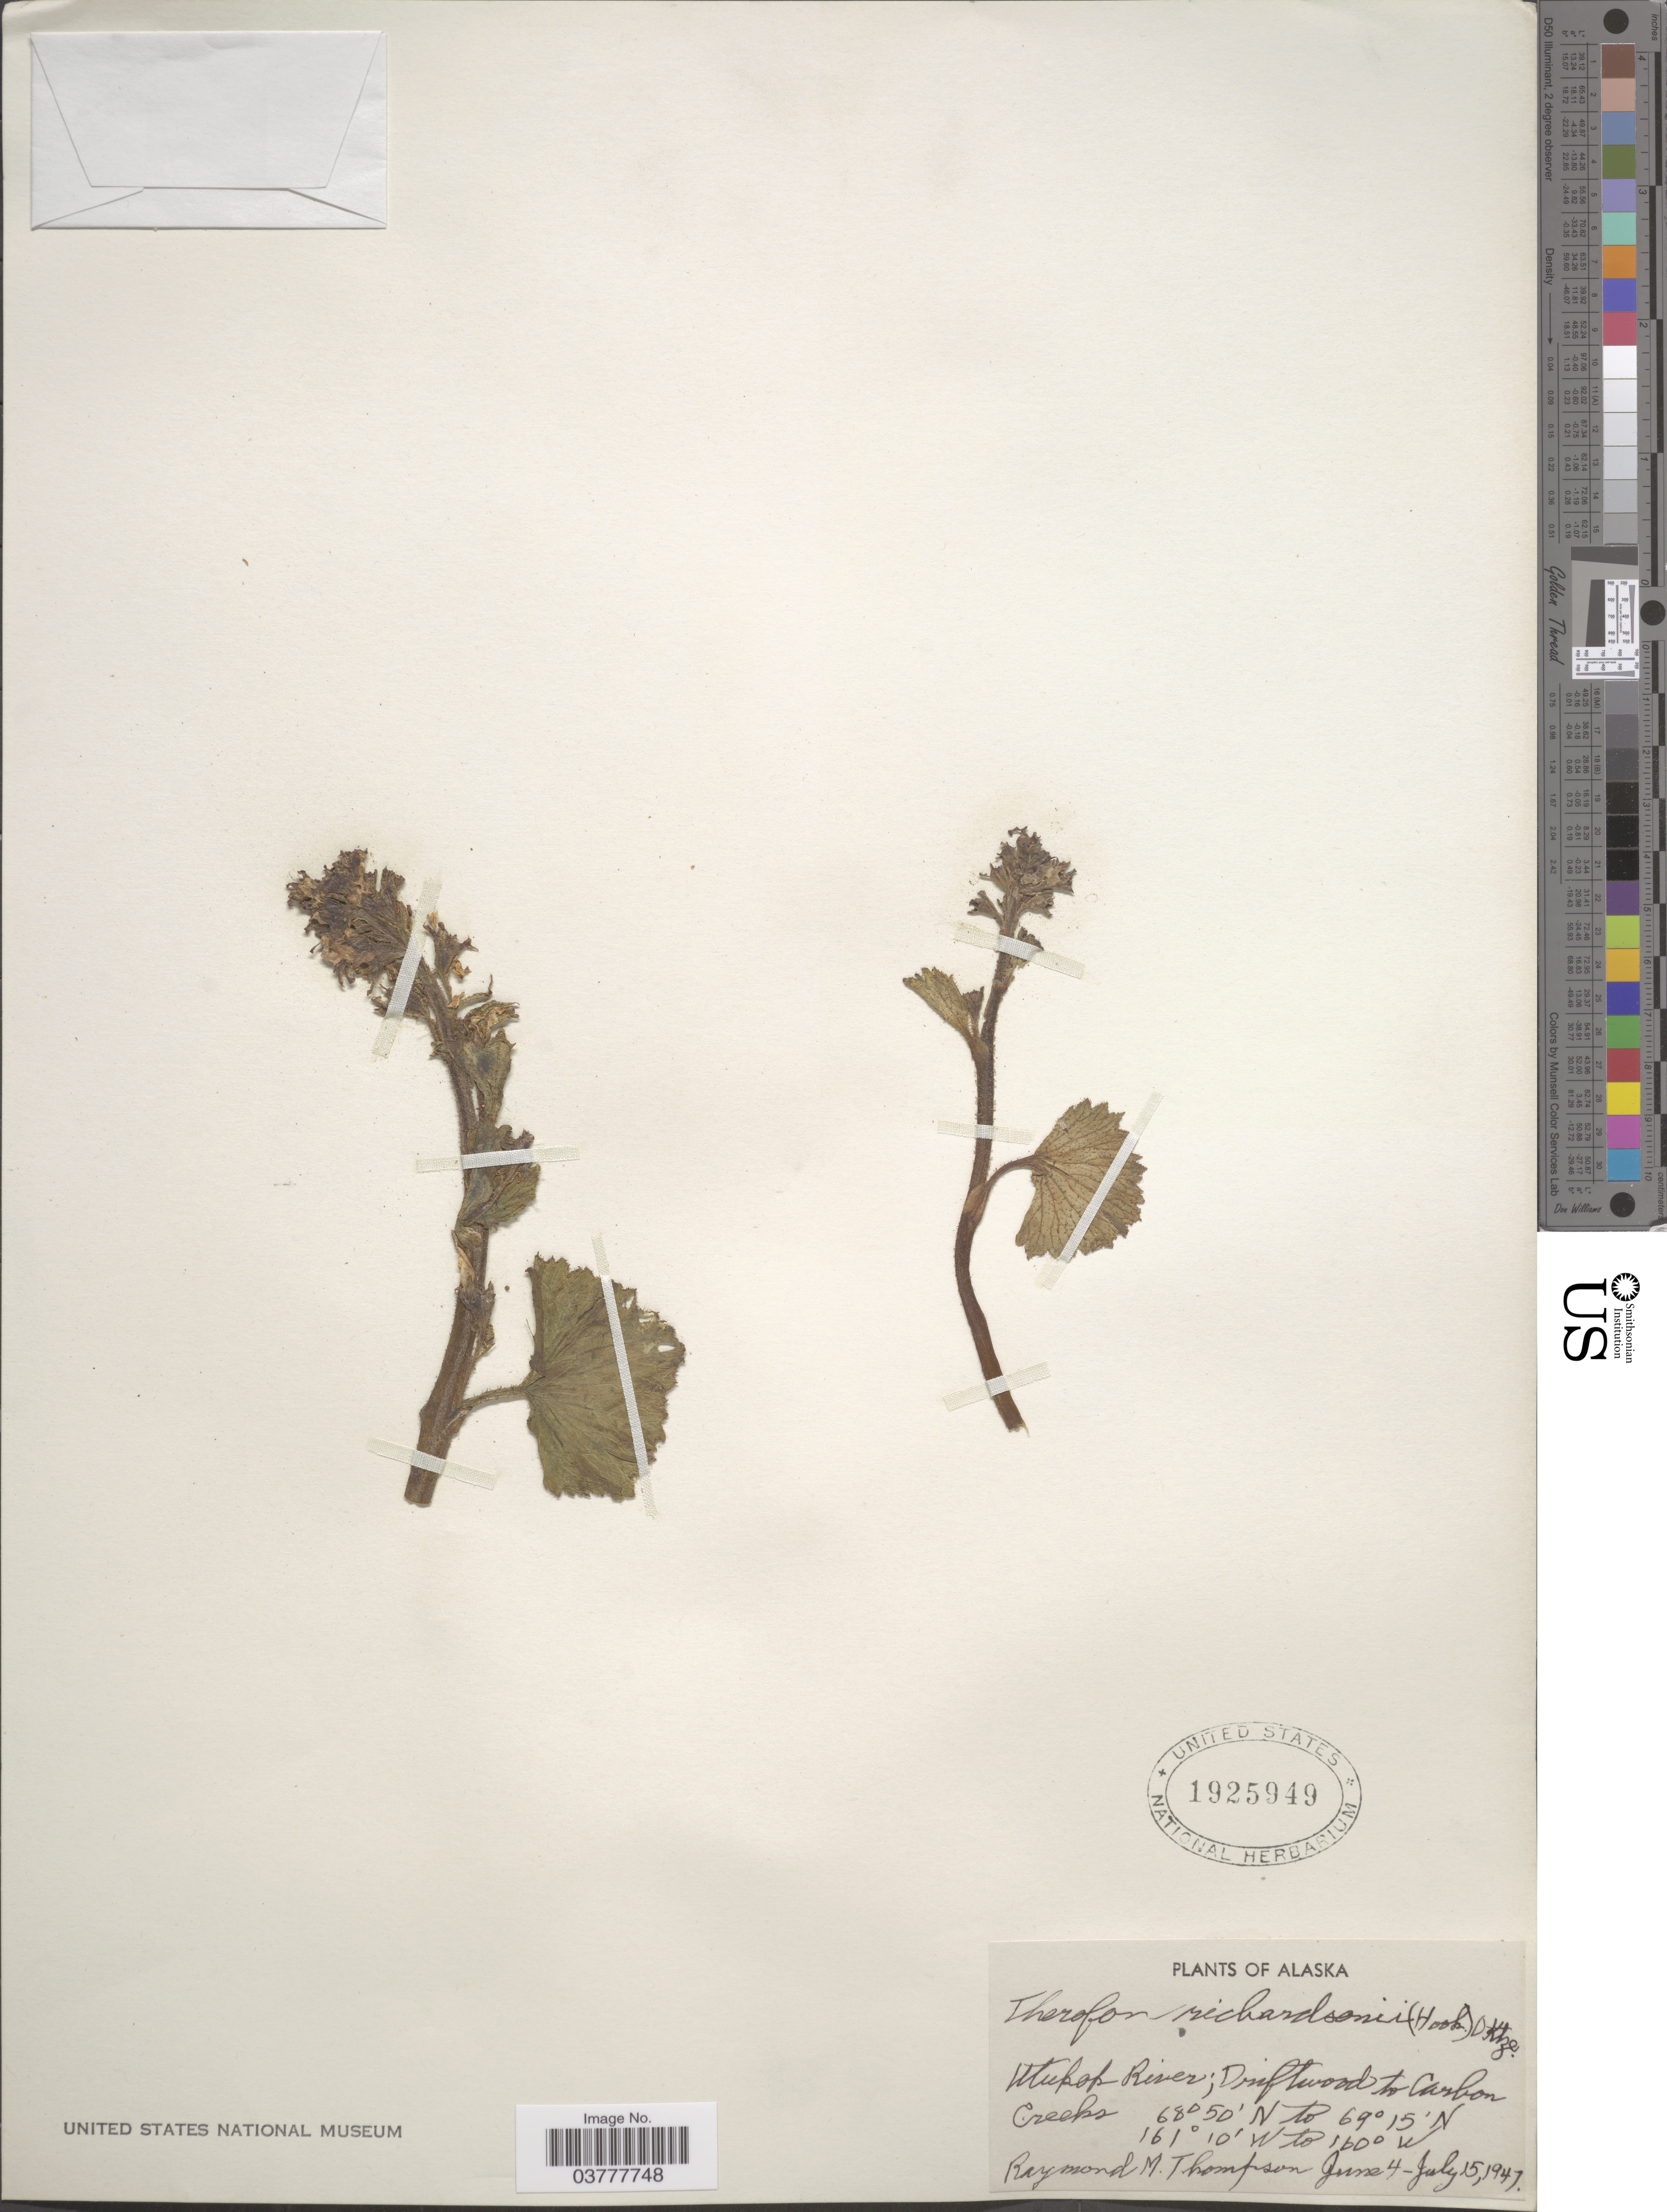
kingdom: Plantae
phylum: Tracheophyta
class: Magnoliopsida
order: Saxifragales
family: Saxifragaceae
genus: Boykinia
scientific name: Boykinia richardsonii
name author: (Hook.) A. Gray ex B.D. Jacks.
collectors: R. Thompson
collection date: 1947-06-04/1947-07-15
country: United States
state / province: Alaska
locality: Utukok River; Driftwood to Carbon Creeks.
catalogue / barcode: US 1925949